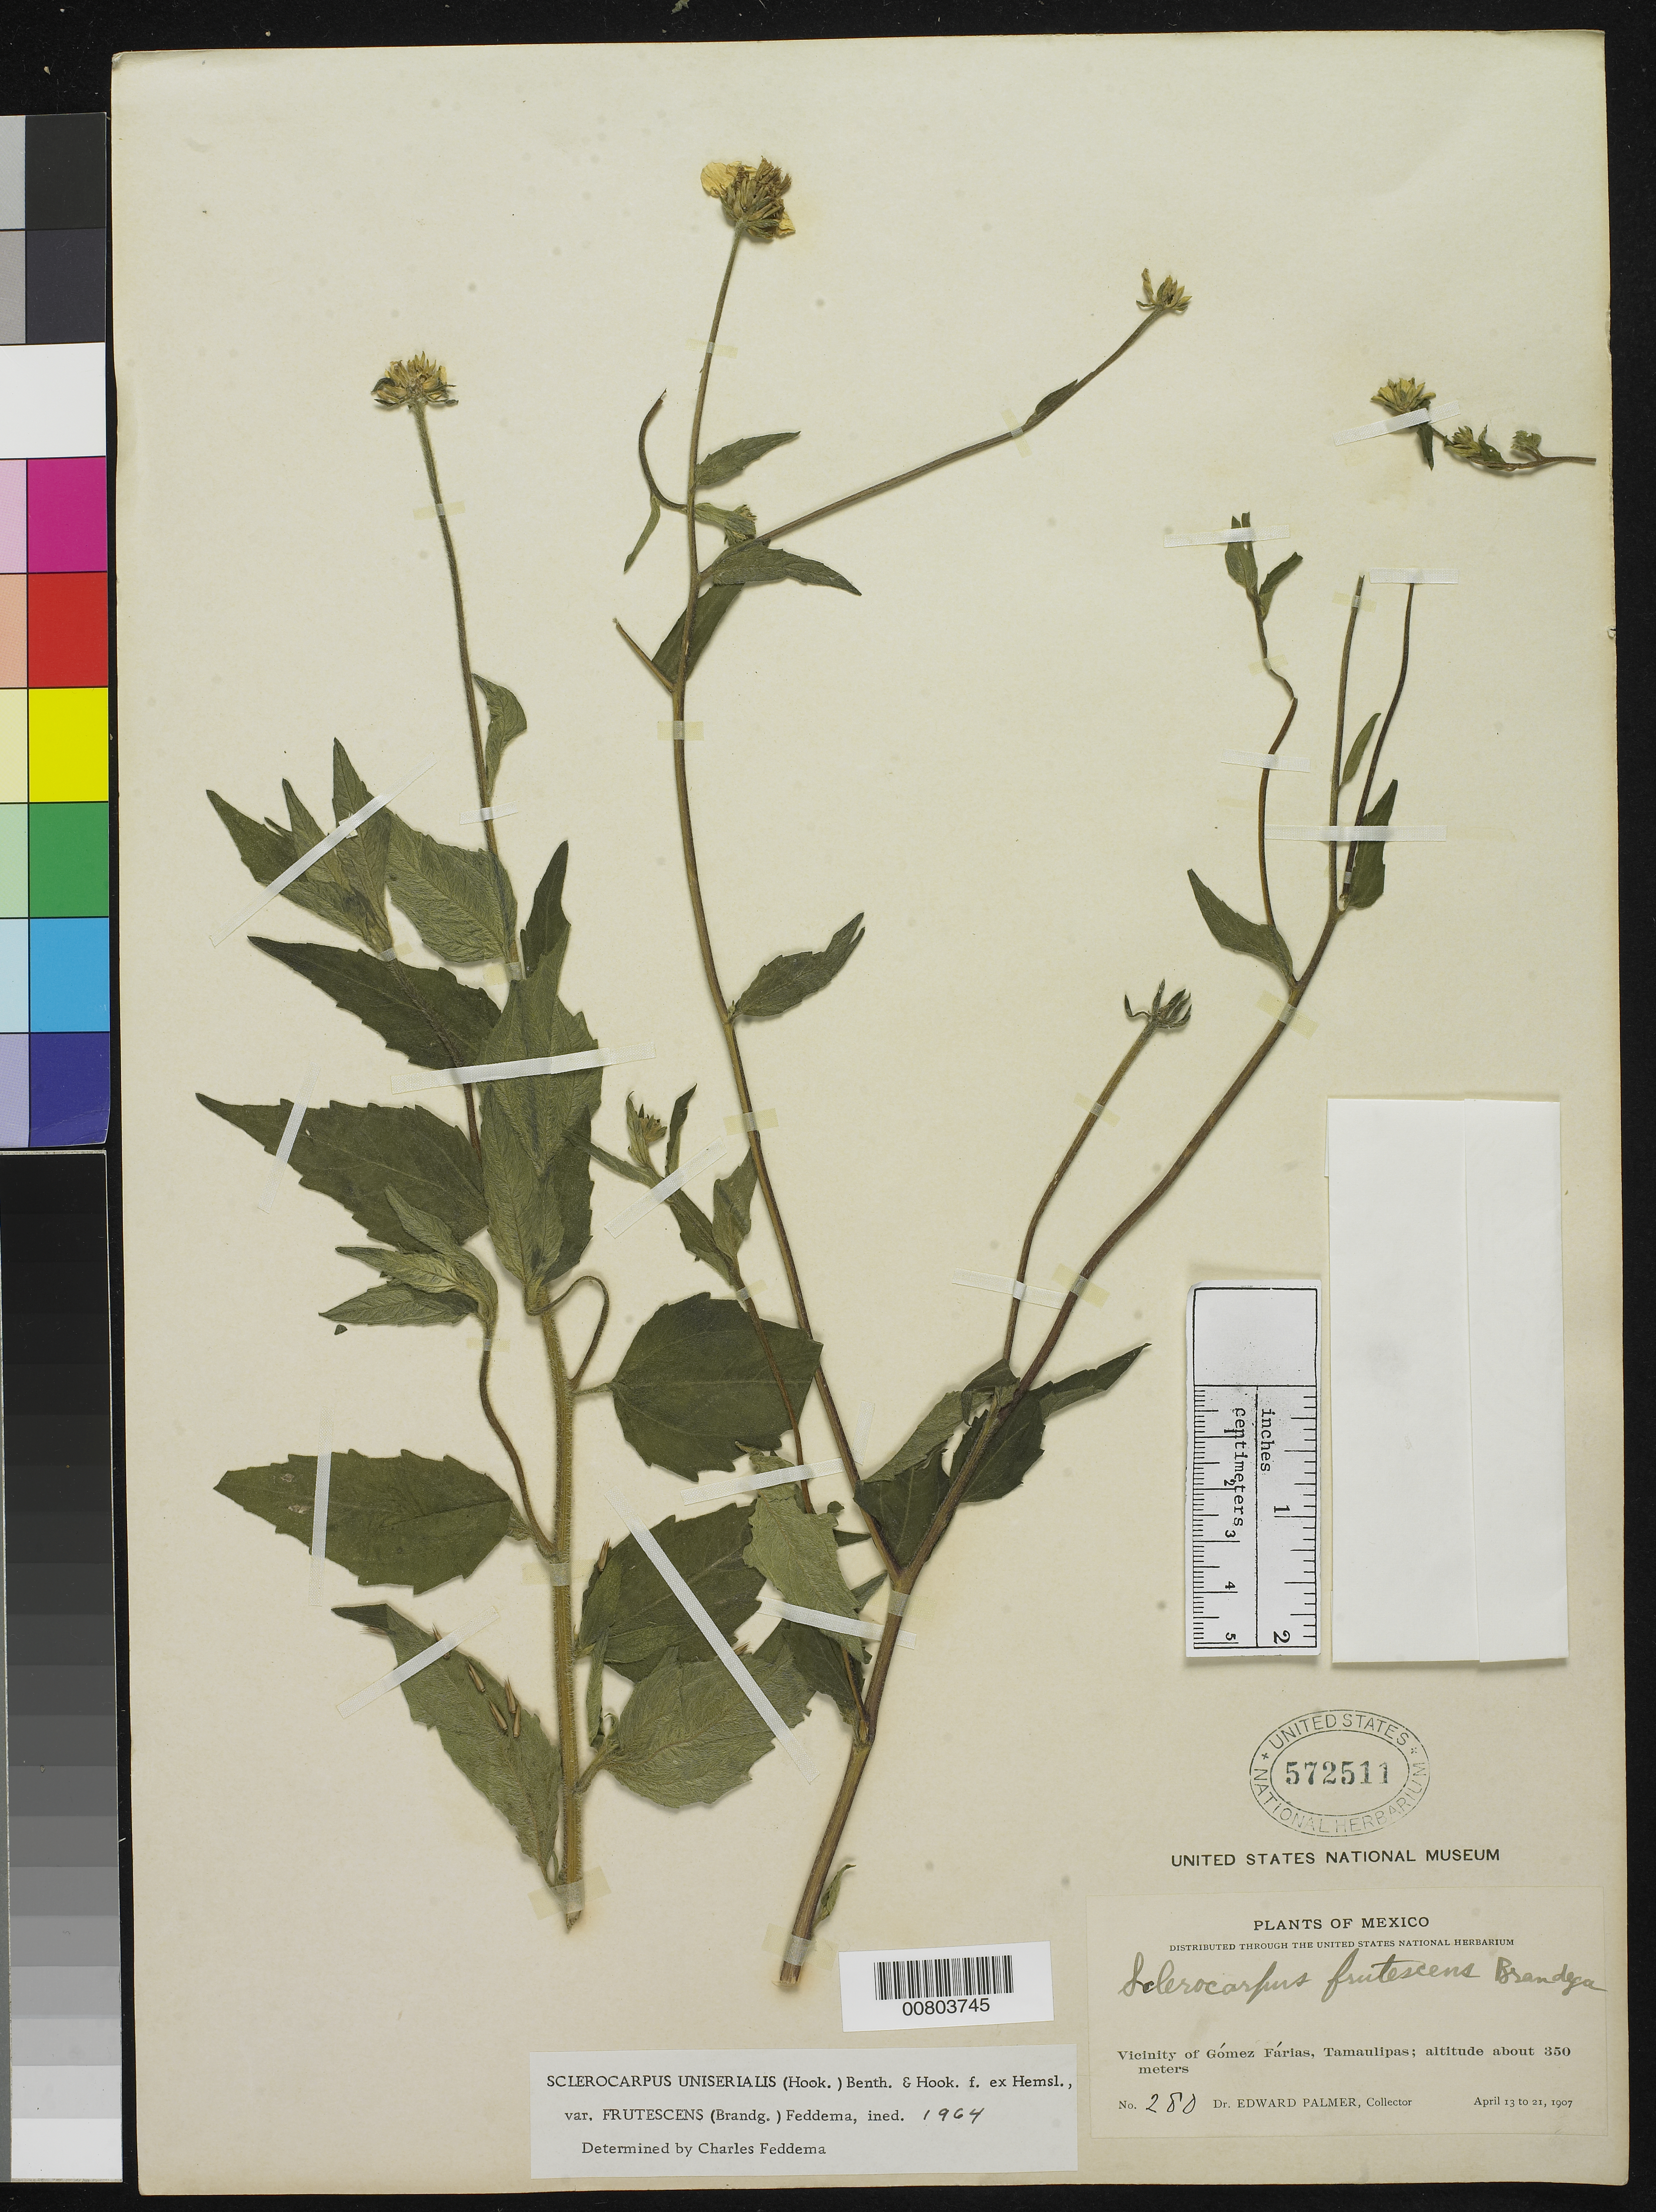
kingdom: Plantae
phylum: Tracheophyta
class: Magnoliopsida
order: Asterales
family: Asteraceae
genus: Sclerocarpus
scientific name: Sclerocarpus uniserialis var. frutescens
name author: (Brandegee) Feddema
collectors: E. Palmer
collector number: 280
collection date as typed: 13 Apr 1907 to 21 Apr 1907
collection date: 1907-04-13/1907-04-21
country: Mexico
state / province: Tamaulipas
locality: Vicinity of Gómez Farias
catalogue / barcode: US 572511